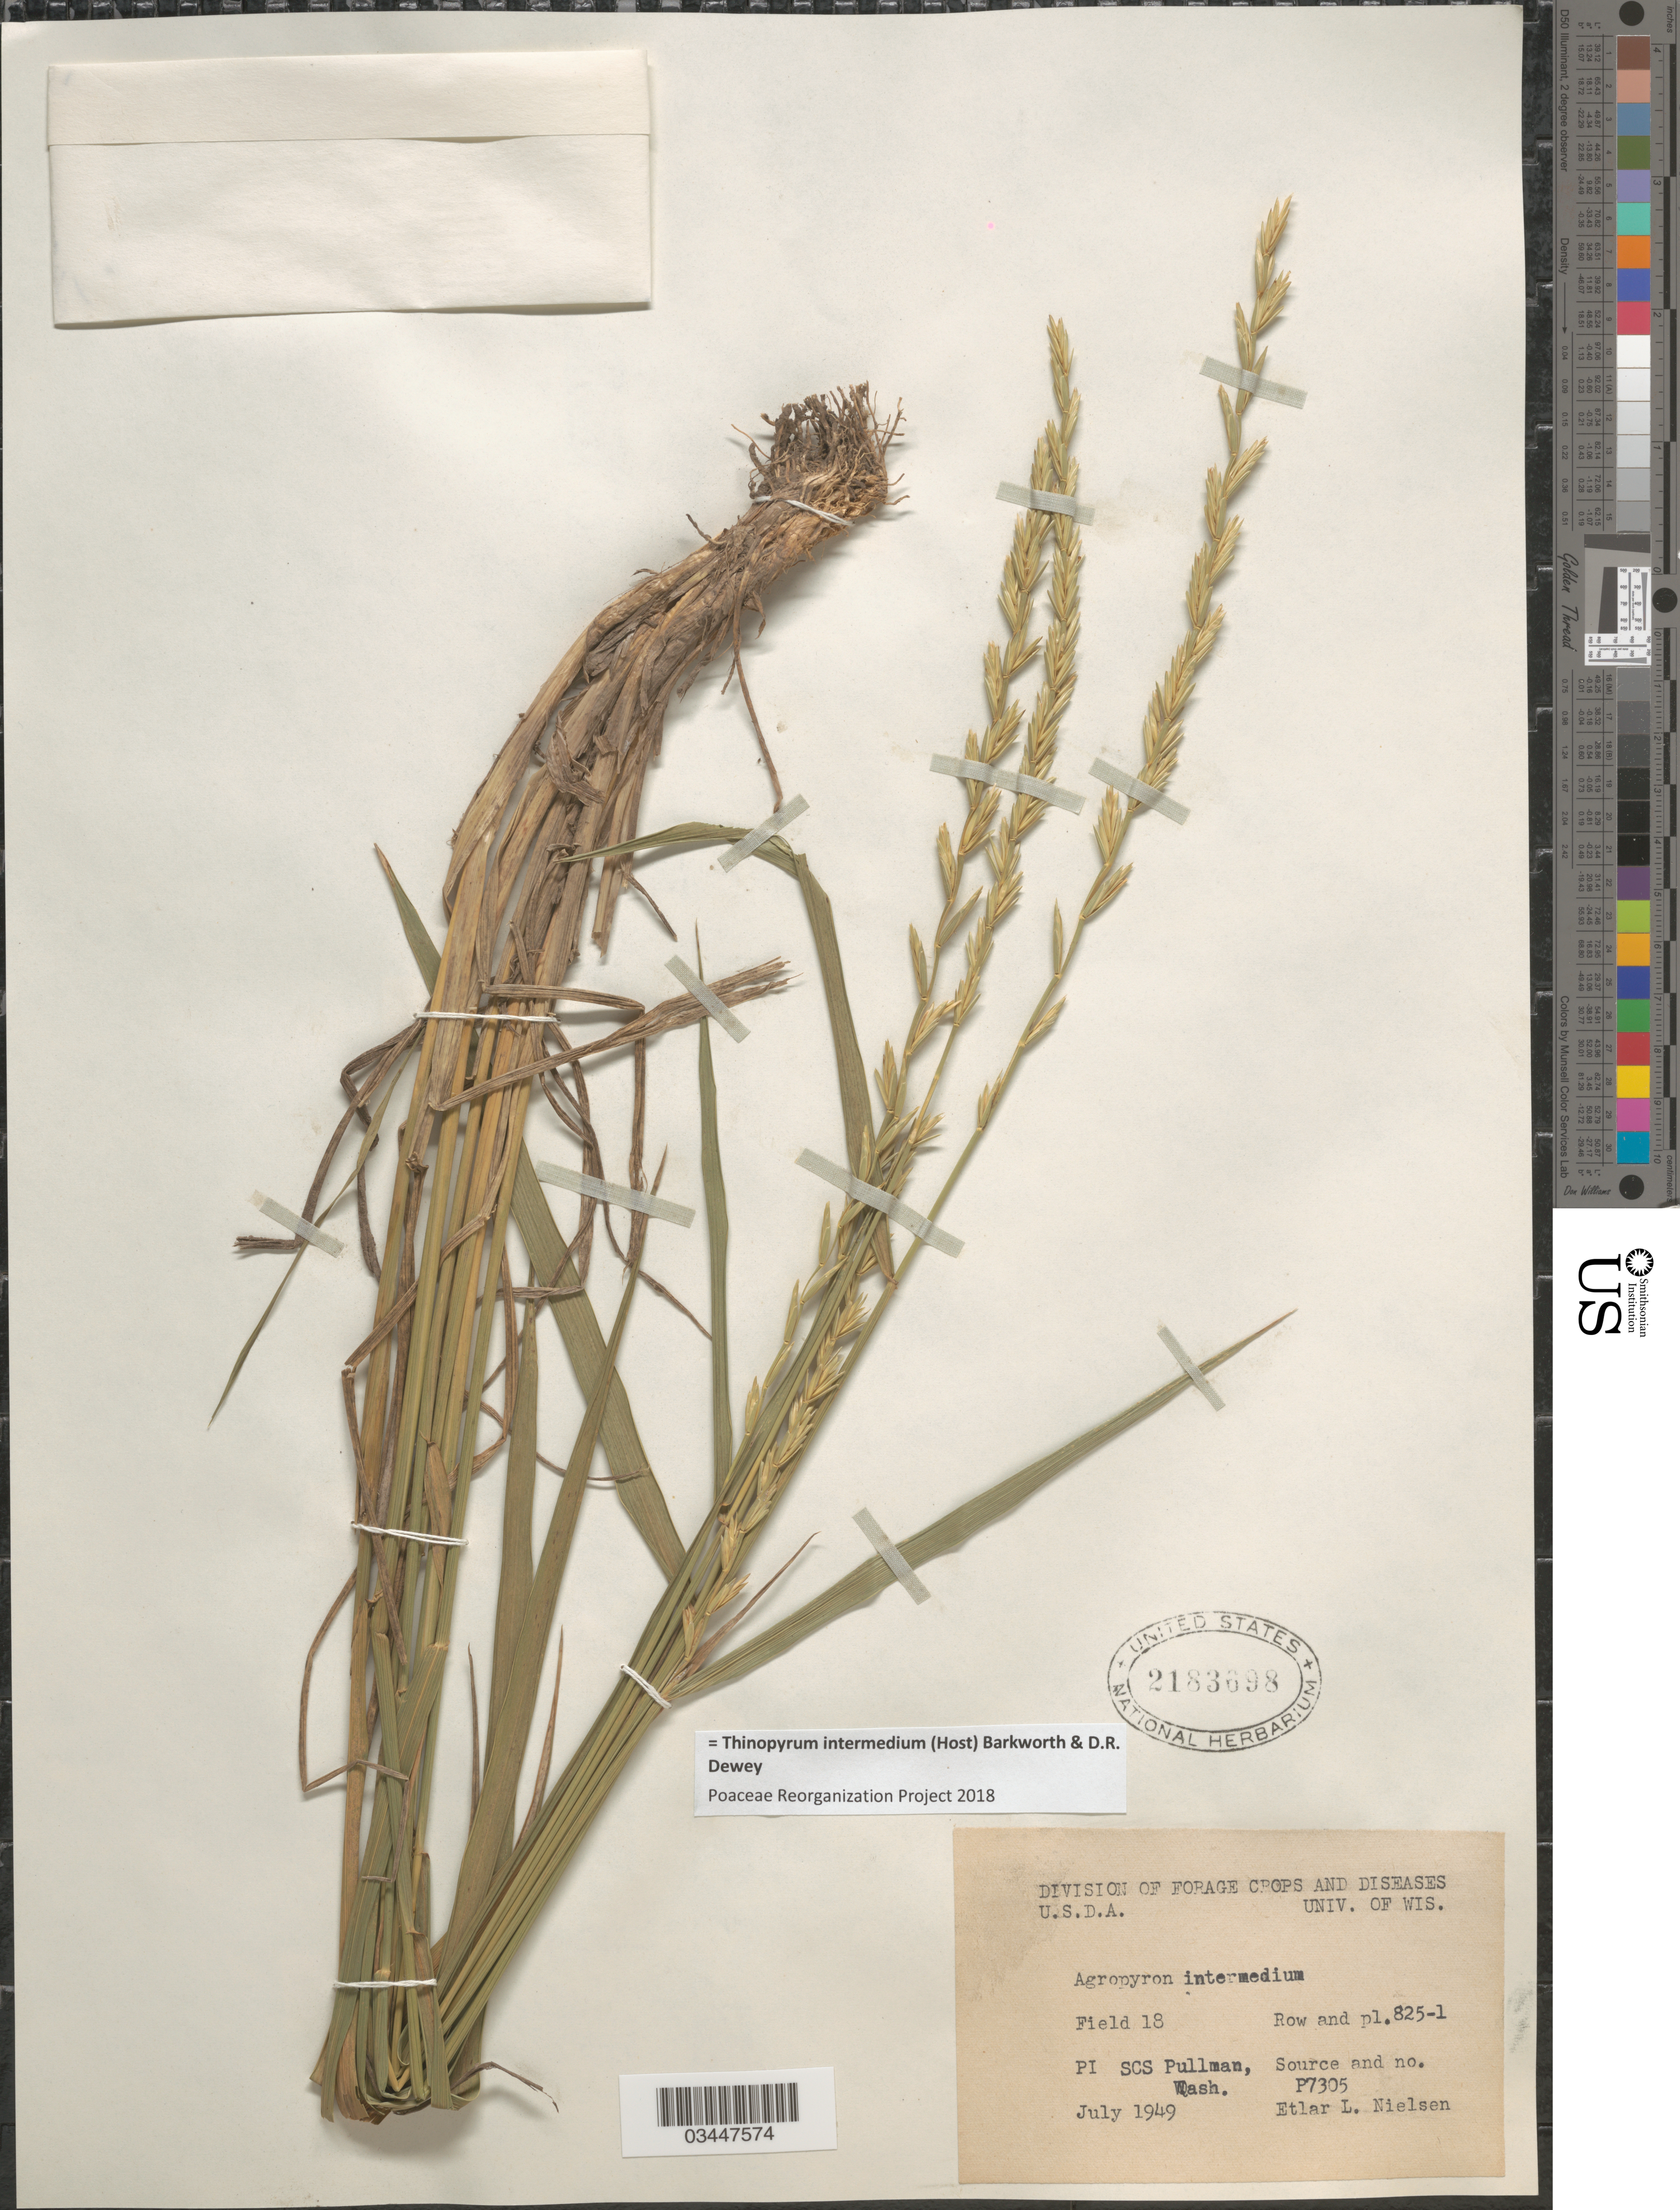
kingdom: Plantae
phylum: Tracheophyta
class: Liliopsida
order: Poales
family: Poaceae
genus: Thinopyrum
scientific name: Thinopyrum intermedium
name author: (Host) Barkworth & Dewey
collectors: E. L. Nielsen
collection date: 1949-07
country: United States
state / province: Washington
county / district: Whitman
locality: Field 18. Row and pl. 825-1. SCS Pullman.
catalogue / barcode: US 2183698